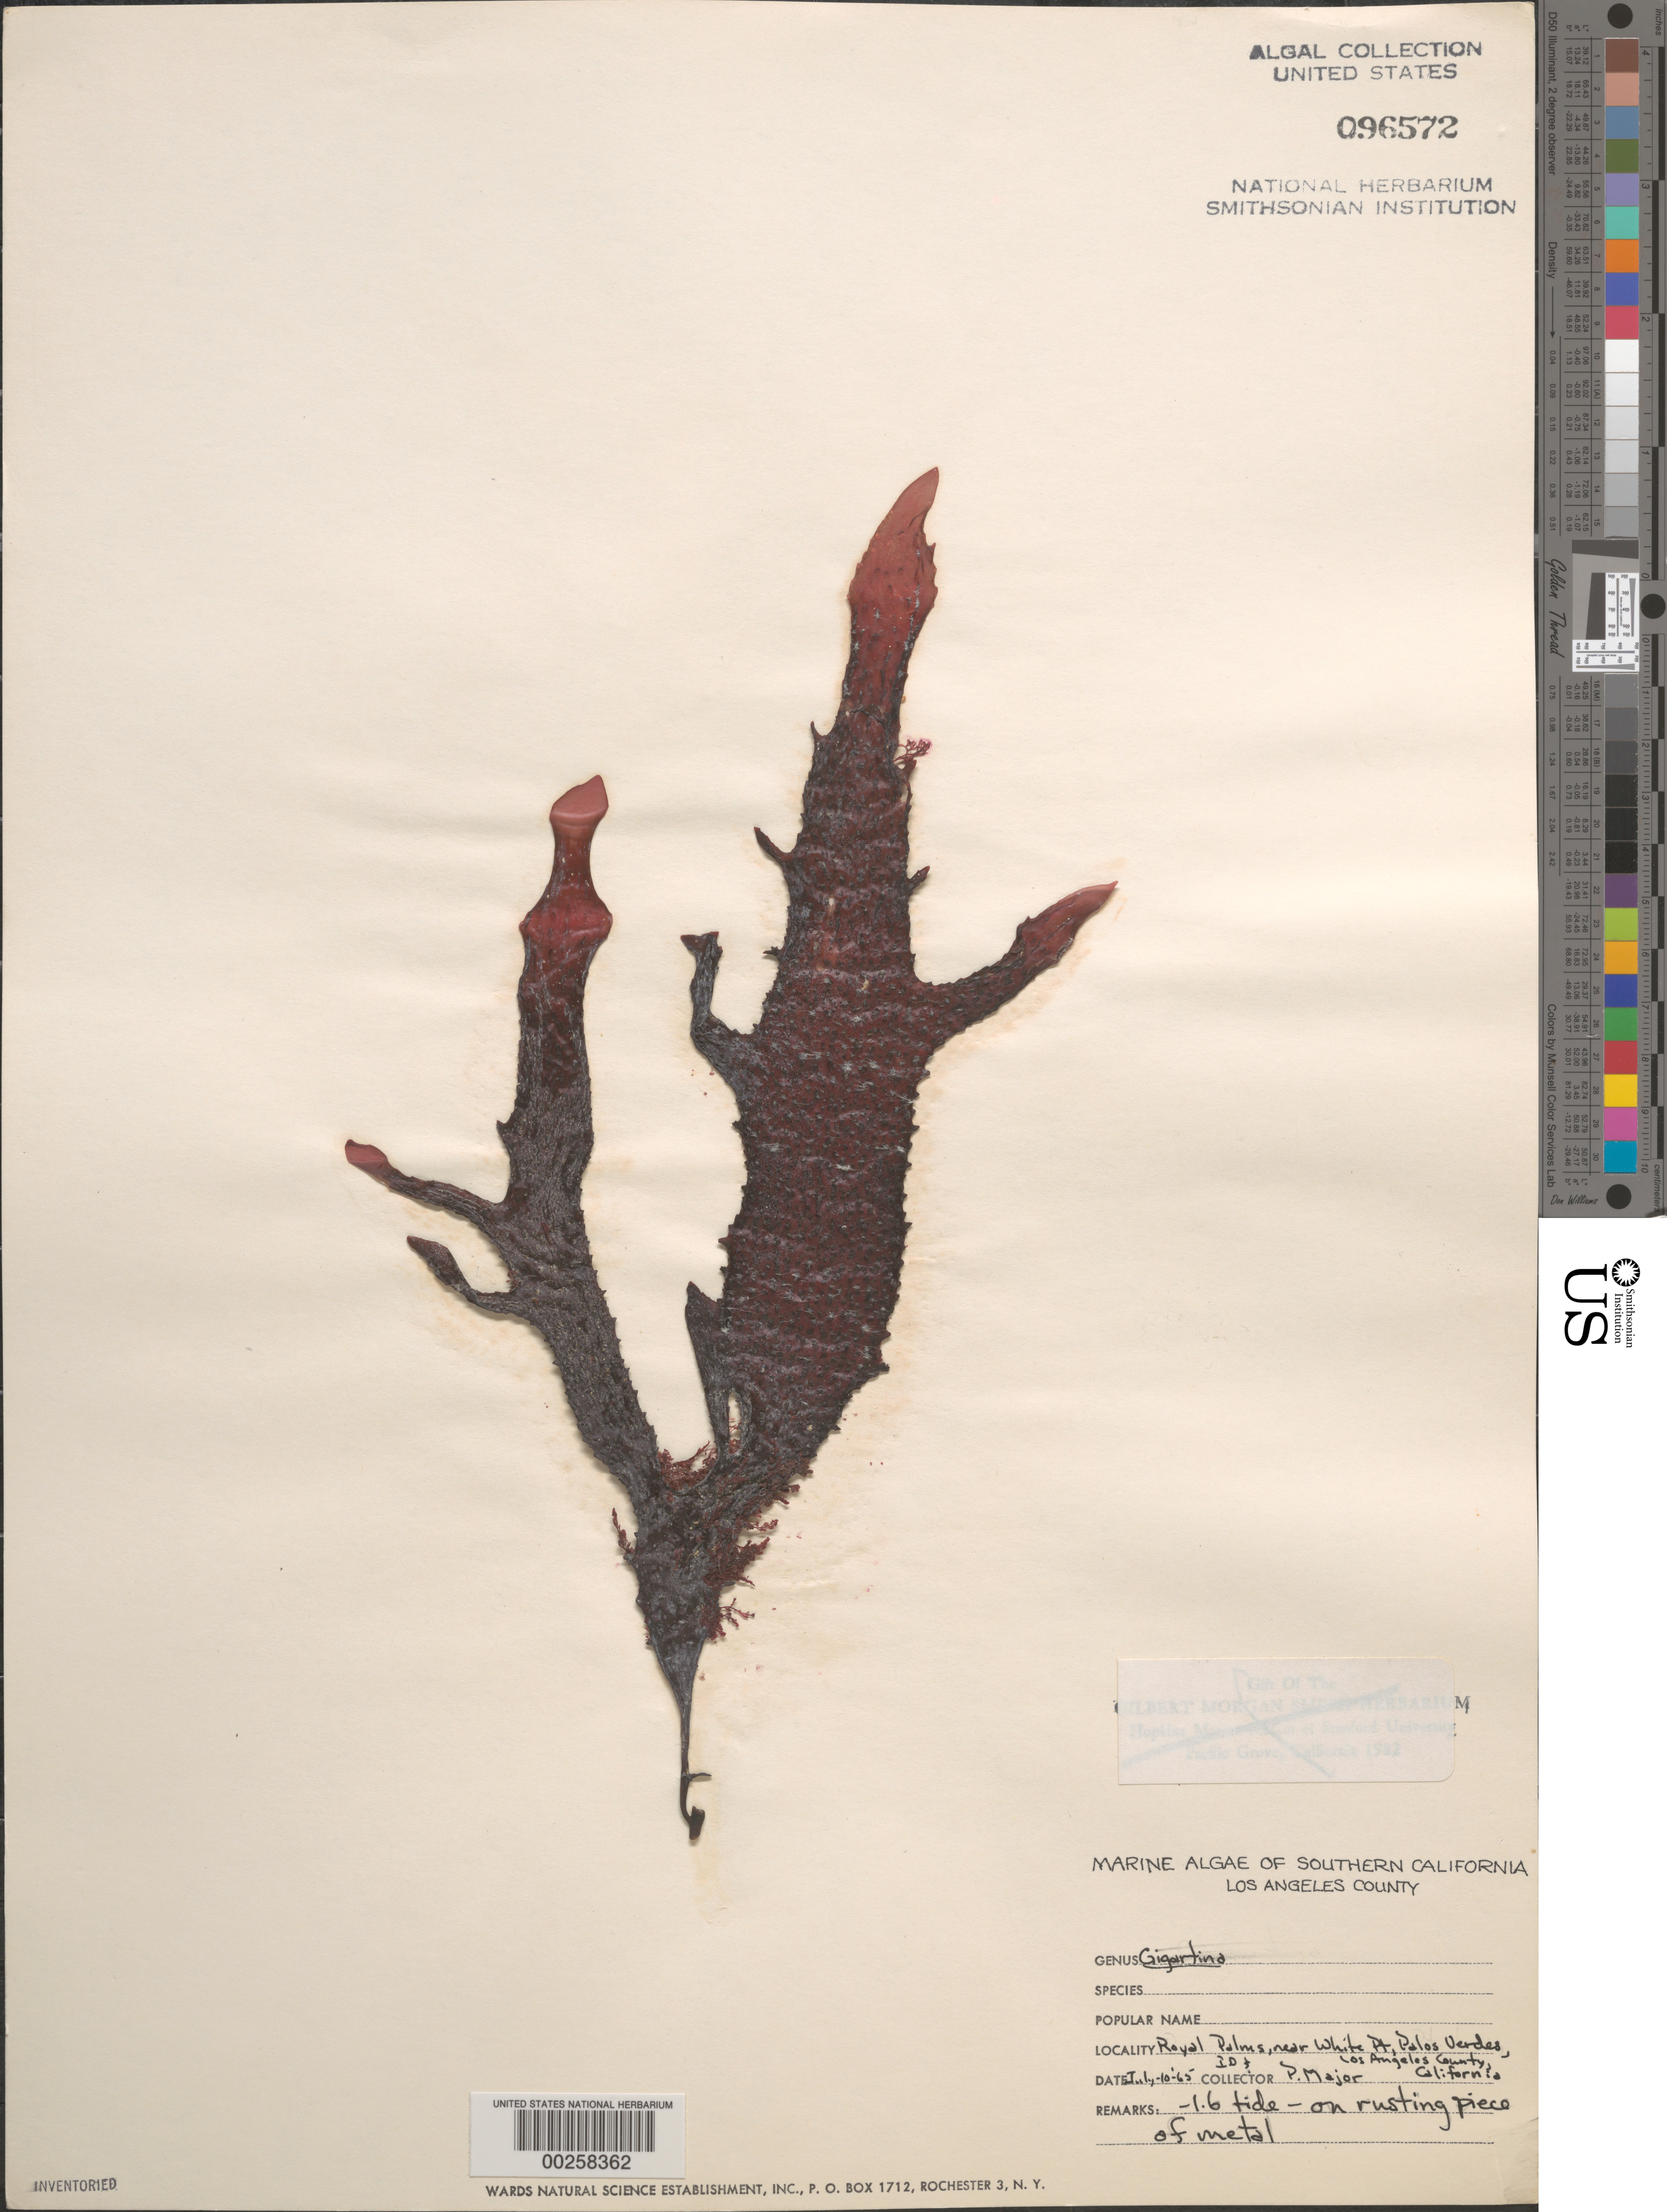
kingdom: Plantae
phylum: Rhodophyta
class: Florideophyceae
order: Gigartinales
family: Gigartinaceae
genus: Gigartina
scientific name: Gigartina sp.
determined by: Major, P. F.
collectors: P. Major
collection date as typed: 10 Jul 1964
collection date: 1964-07-10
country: United States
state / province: California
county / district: Los Angeles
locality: Royal Palms, near Whites Point, Palos Verdes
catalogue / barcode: US 96572